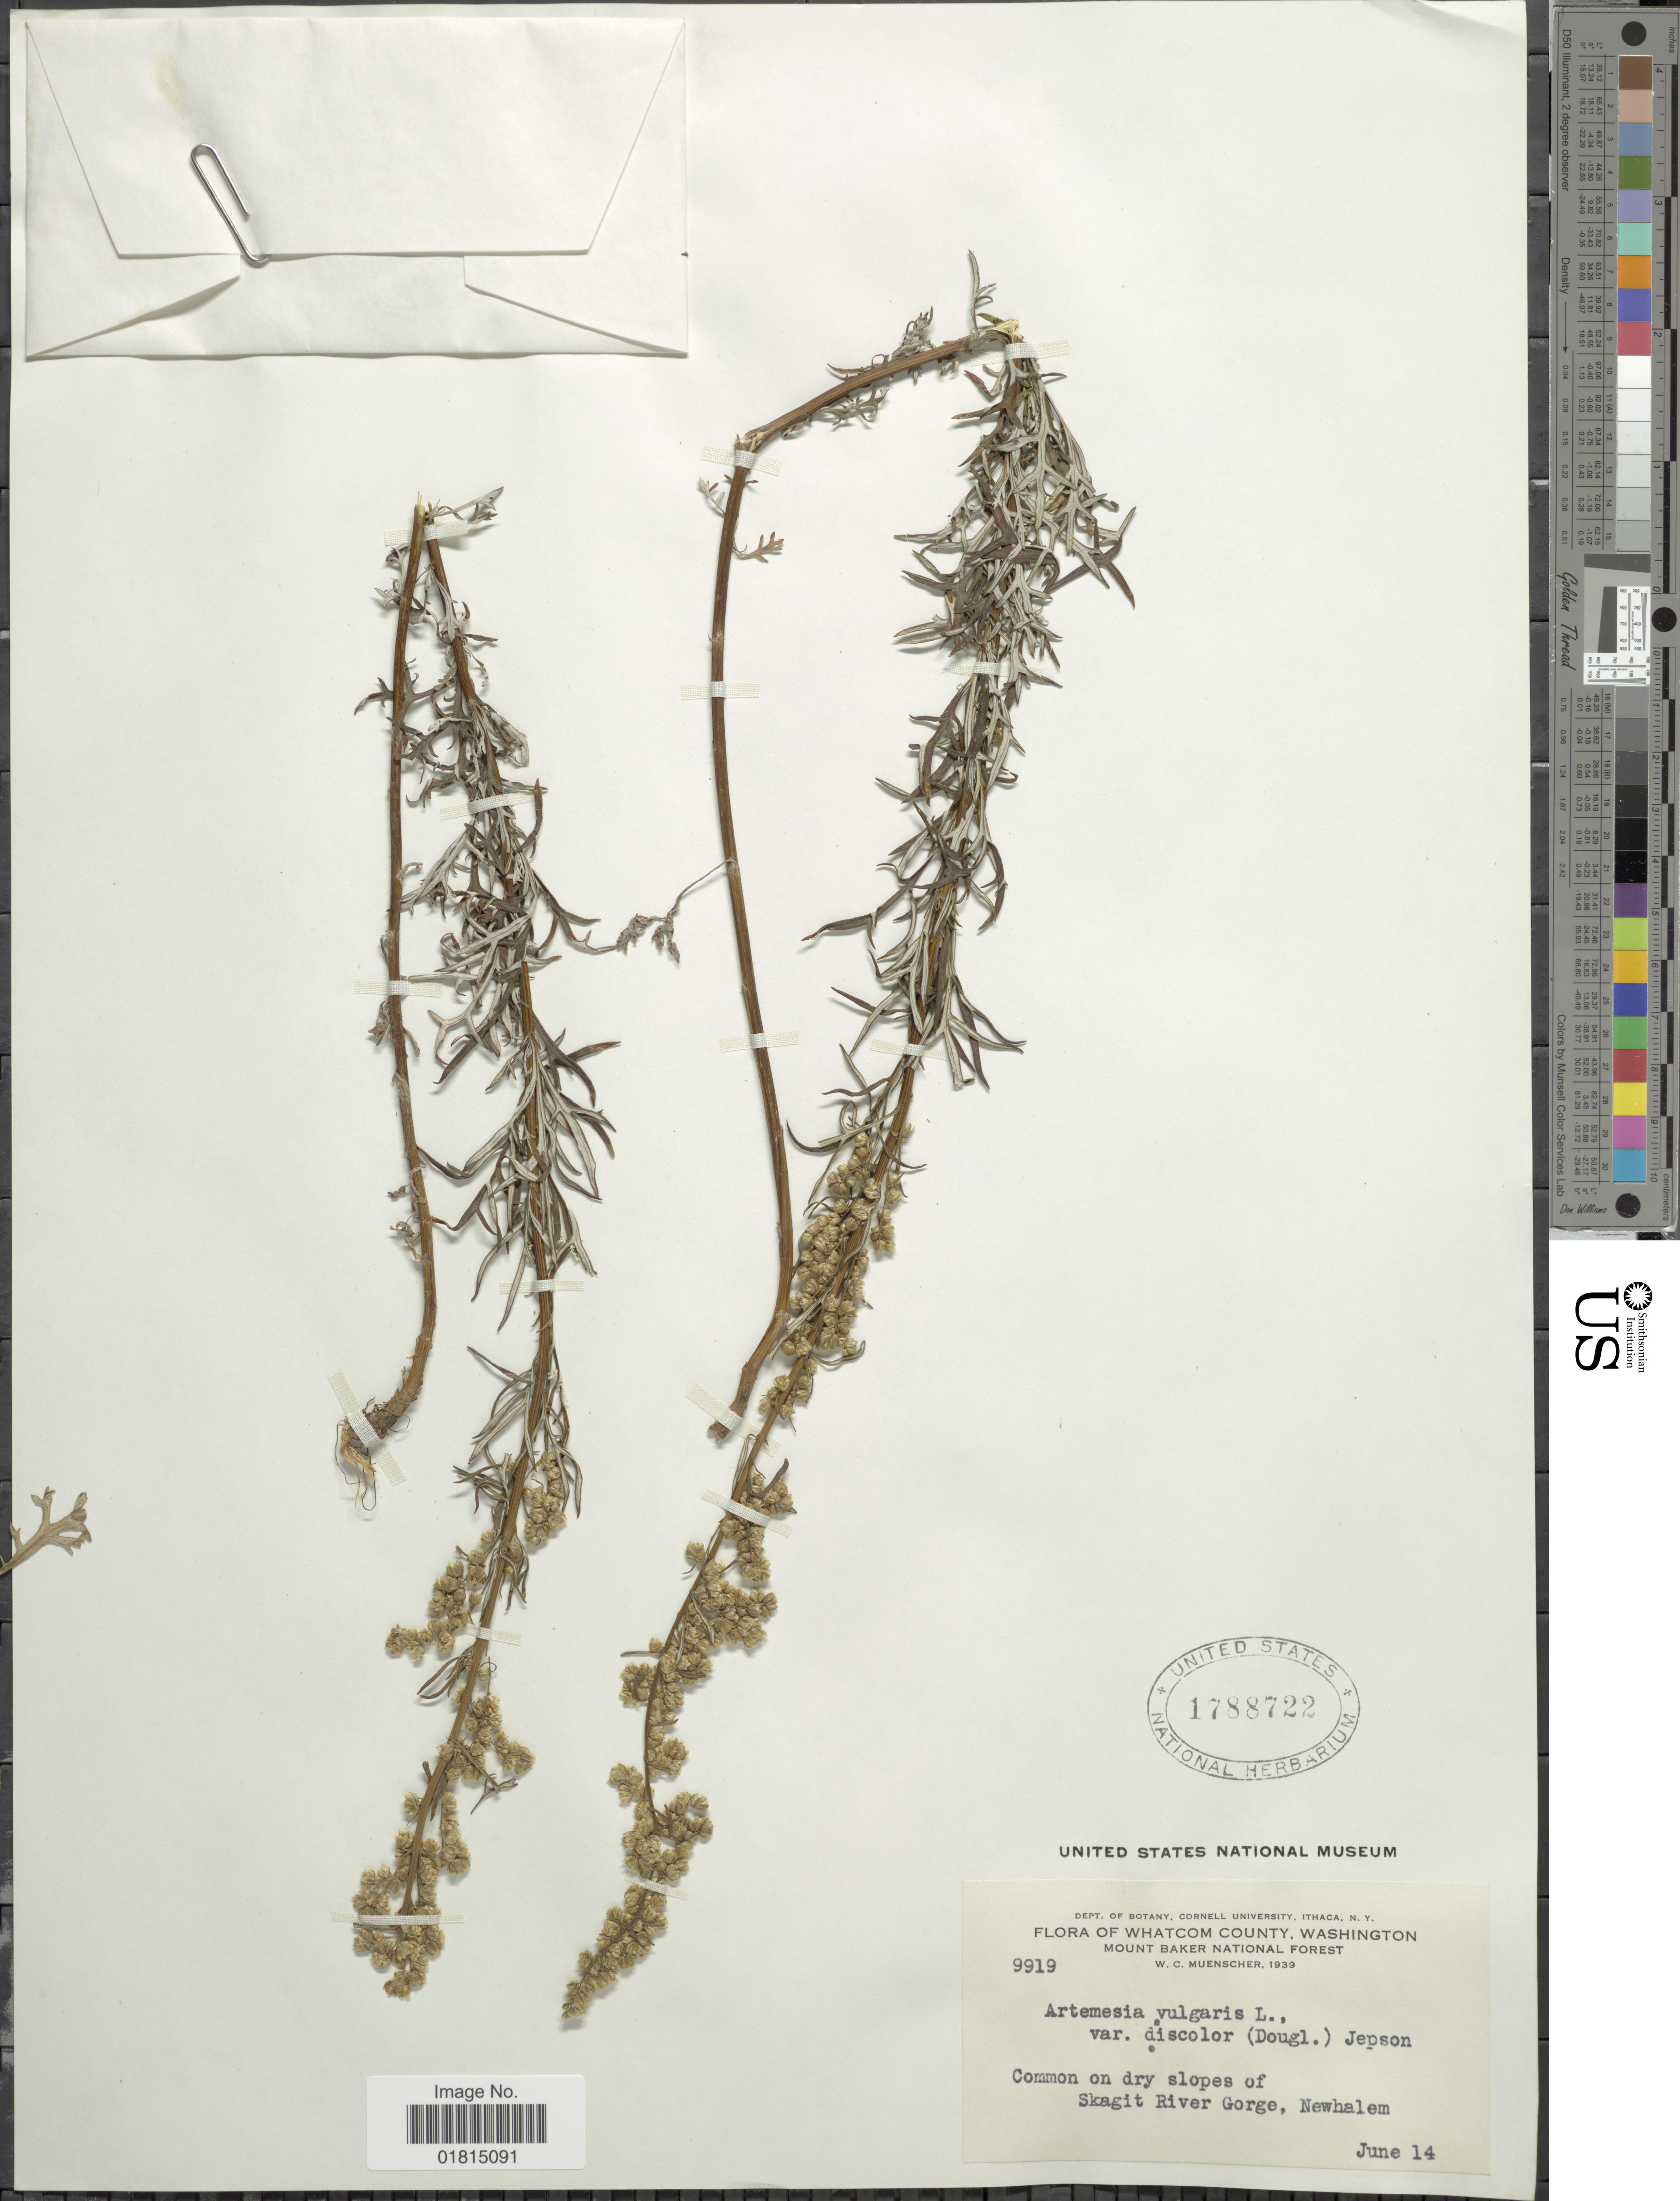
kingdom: Plantae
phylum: Tracheophyta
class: Magnoliopsida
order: Asterales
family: Asteraceae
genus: Artemisia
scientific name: Artemisia discolor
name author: Douglas ex DC.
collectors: W. Muenscher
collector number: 9919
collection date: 1939-06-14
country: United States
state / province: Washington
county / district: Whatcom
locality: Whatcom County, Washington. Mount Baker National Forest. Common on dry slopes of Skagit River Gorge, Newhalem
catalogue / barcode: US 1788722